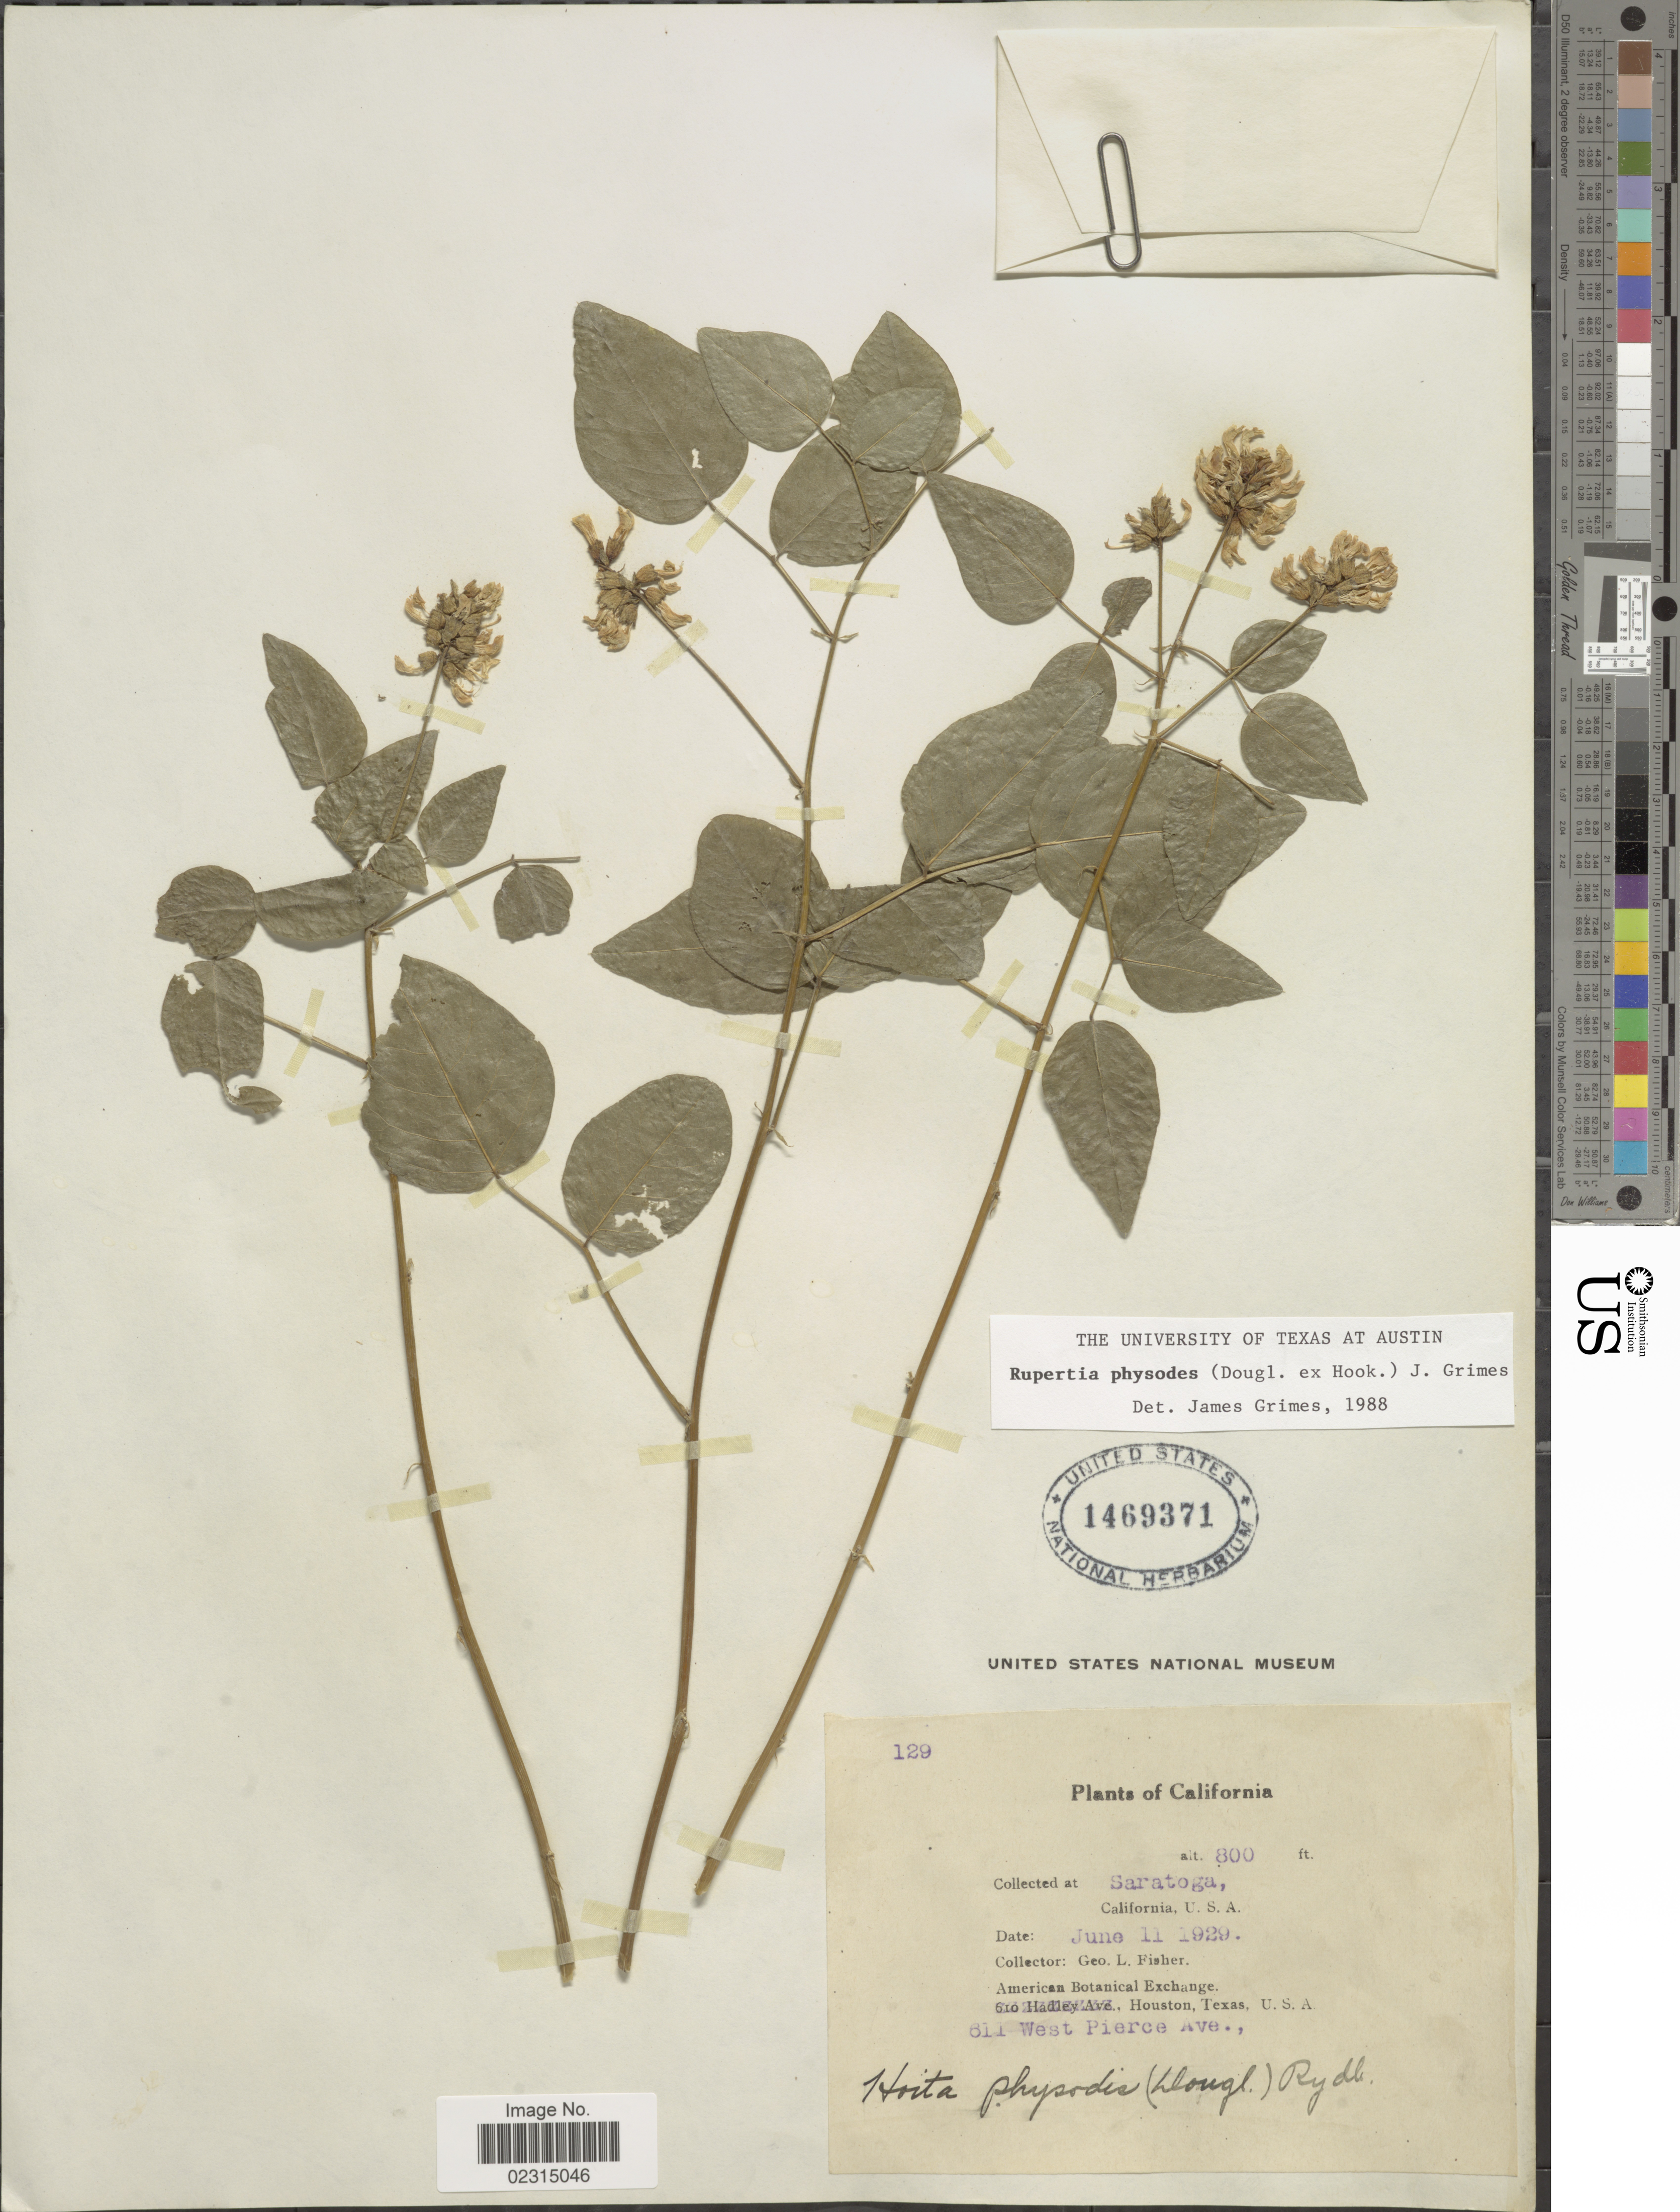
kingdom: Plantae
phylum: Tracheophyta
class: Magnoliopsida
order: Fabales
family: Fabaceae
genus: Rupertia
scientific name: Rupertia physodes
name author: (Douglas) J.W. Grimes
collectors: G. L. Fisher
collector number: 129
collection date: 1929-06-11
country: United States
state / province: California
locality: Saratoga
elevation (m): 244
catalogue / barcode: US 1469371